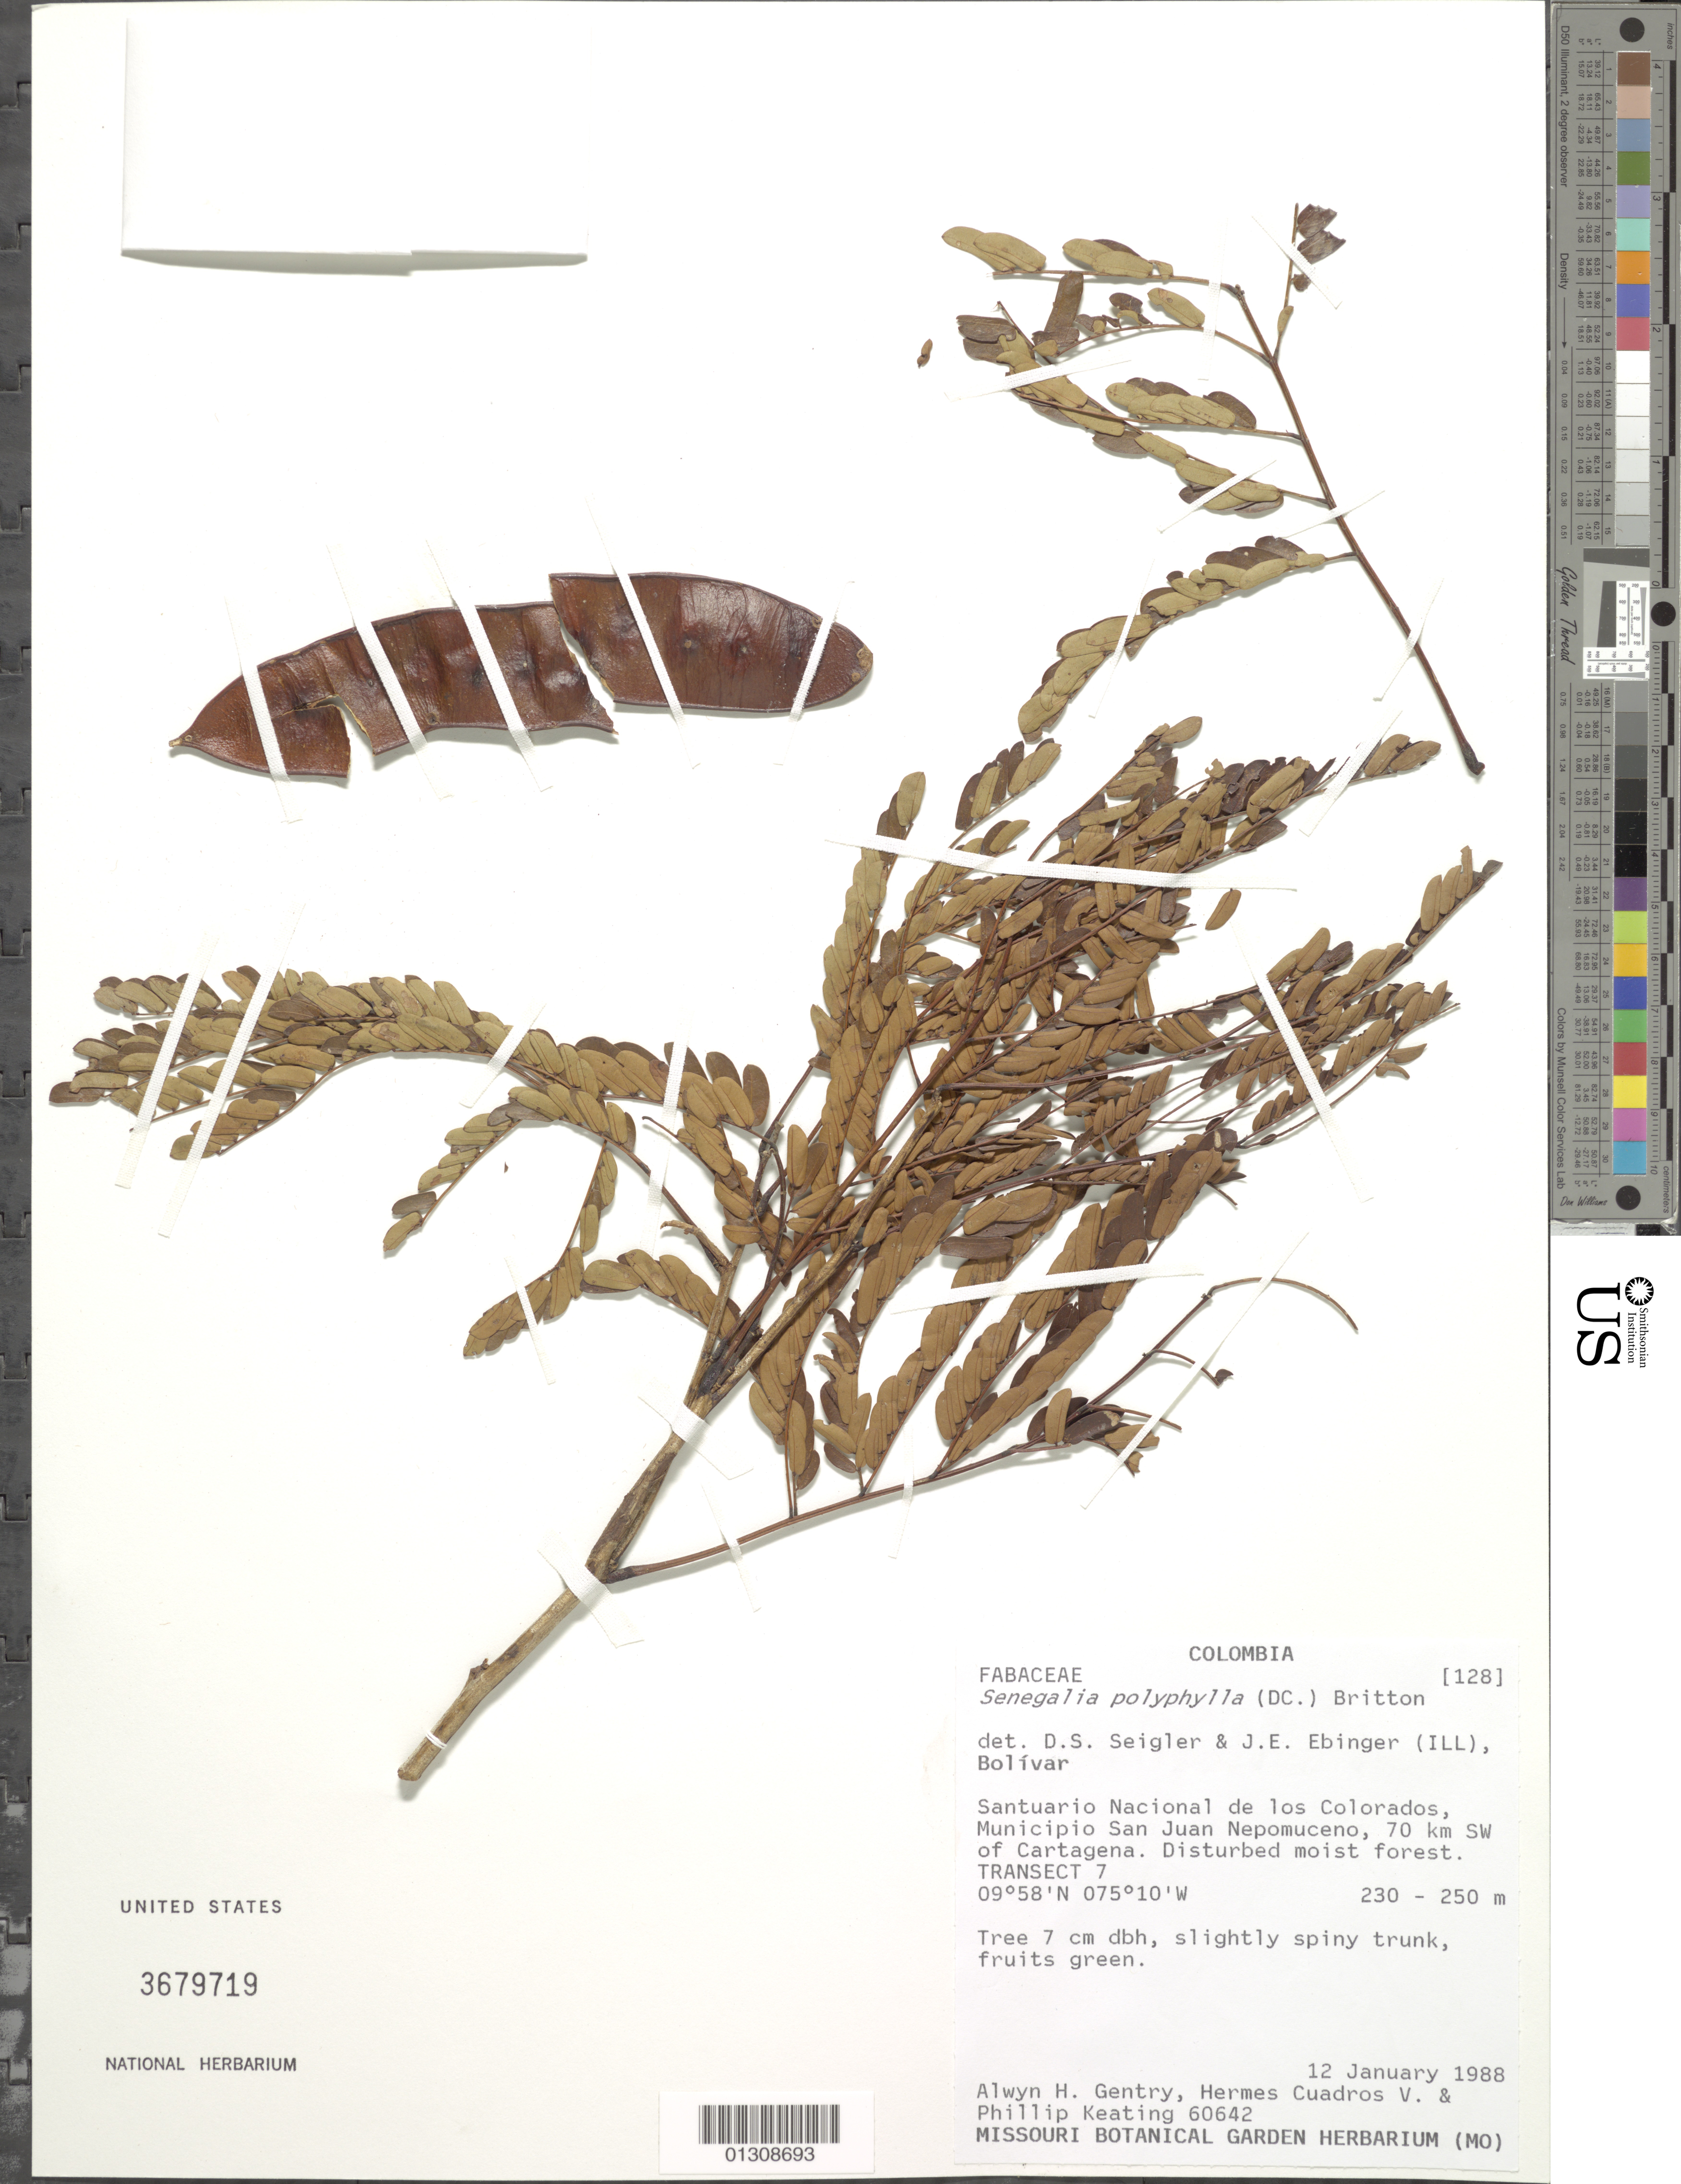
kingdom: Plantae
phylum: Tracheophyta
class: Magnoliopsida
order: Fabales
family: Fabaceae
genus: Senegalia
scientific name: Senegalia polyphylla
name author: (DC.) Britton & Rose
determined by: Seigler, David S.; Ebinger, J. E.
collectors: A. H. Gentry, H. Cuadros V. & P. Keating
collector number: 60642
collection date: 1988-01-12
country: Colombia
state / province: Bolívar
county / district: San Juan Nepomuceno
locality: Santuario Nacional de los Colorados, Municipio San Juan Nepomuceno, 70 km SW of Cartagena. Disturbed moist forest. TRANSECT 7.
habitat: Tree 7 cm dbh, slightly spiny trunk, fruits green.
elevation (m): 230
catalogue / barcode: US 3679719